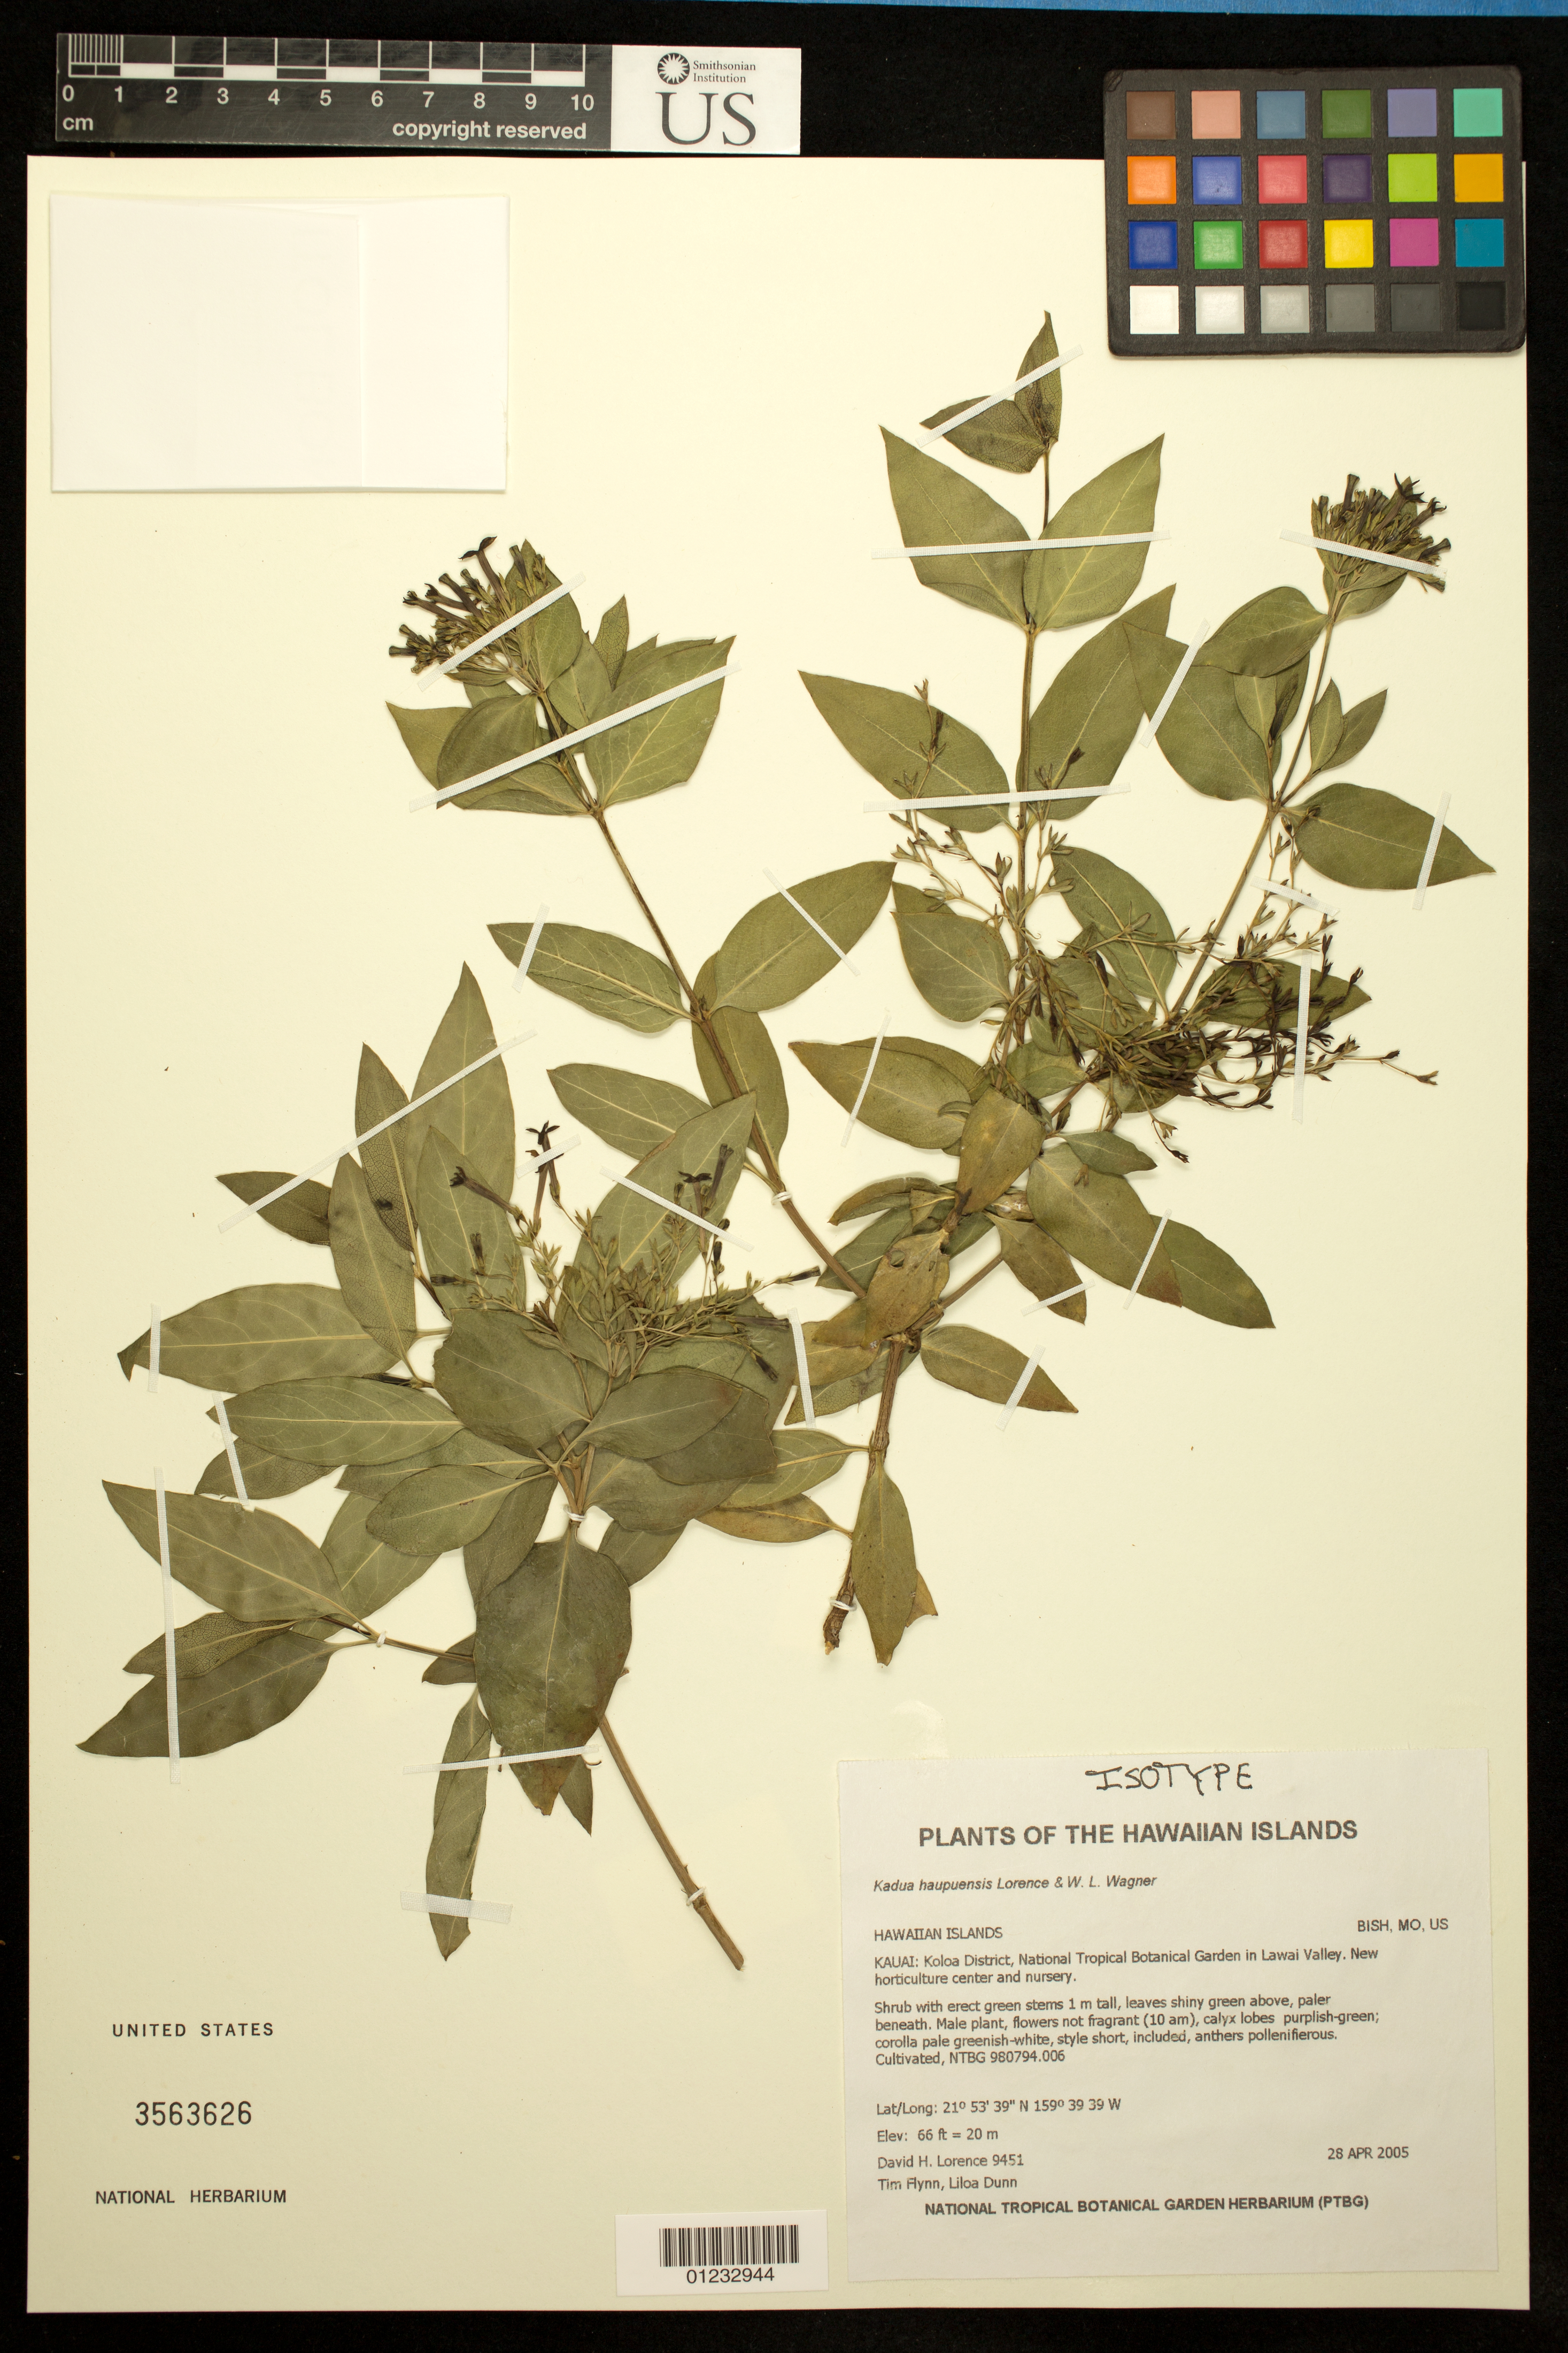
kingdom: Plantae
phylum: Tracheophyta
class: Magnoliopsida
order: Gentianales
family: Rubiaceae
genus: Kadua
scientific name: Kadua haupuensis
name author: Lorence & W.L. Wagner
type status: Isotype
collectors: D. Lorence, T. W. Flynn & L. Dunn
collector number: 9451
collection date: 2005-04-28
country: United States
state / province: Hawaii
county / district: Kauai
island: Kaua'i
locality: Koloa District, National Tropical Botanical Garden in Lawai Valley, new horticulture center and nursery.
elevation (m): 20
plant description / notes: Specimen made from cultivated plant, U.S.A. Hawaiian Islands. Kaua'i. Koloa District: National Tropical Botanical Garden in Lawa'i Valley, from cultivated plant in the nursery NTBG #980794; seed originally collected by Kenneth R. Wood on 23 Sep 1998, from the Ha'upu Mountain range of SE Kaua'i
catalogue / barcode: US 3563626